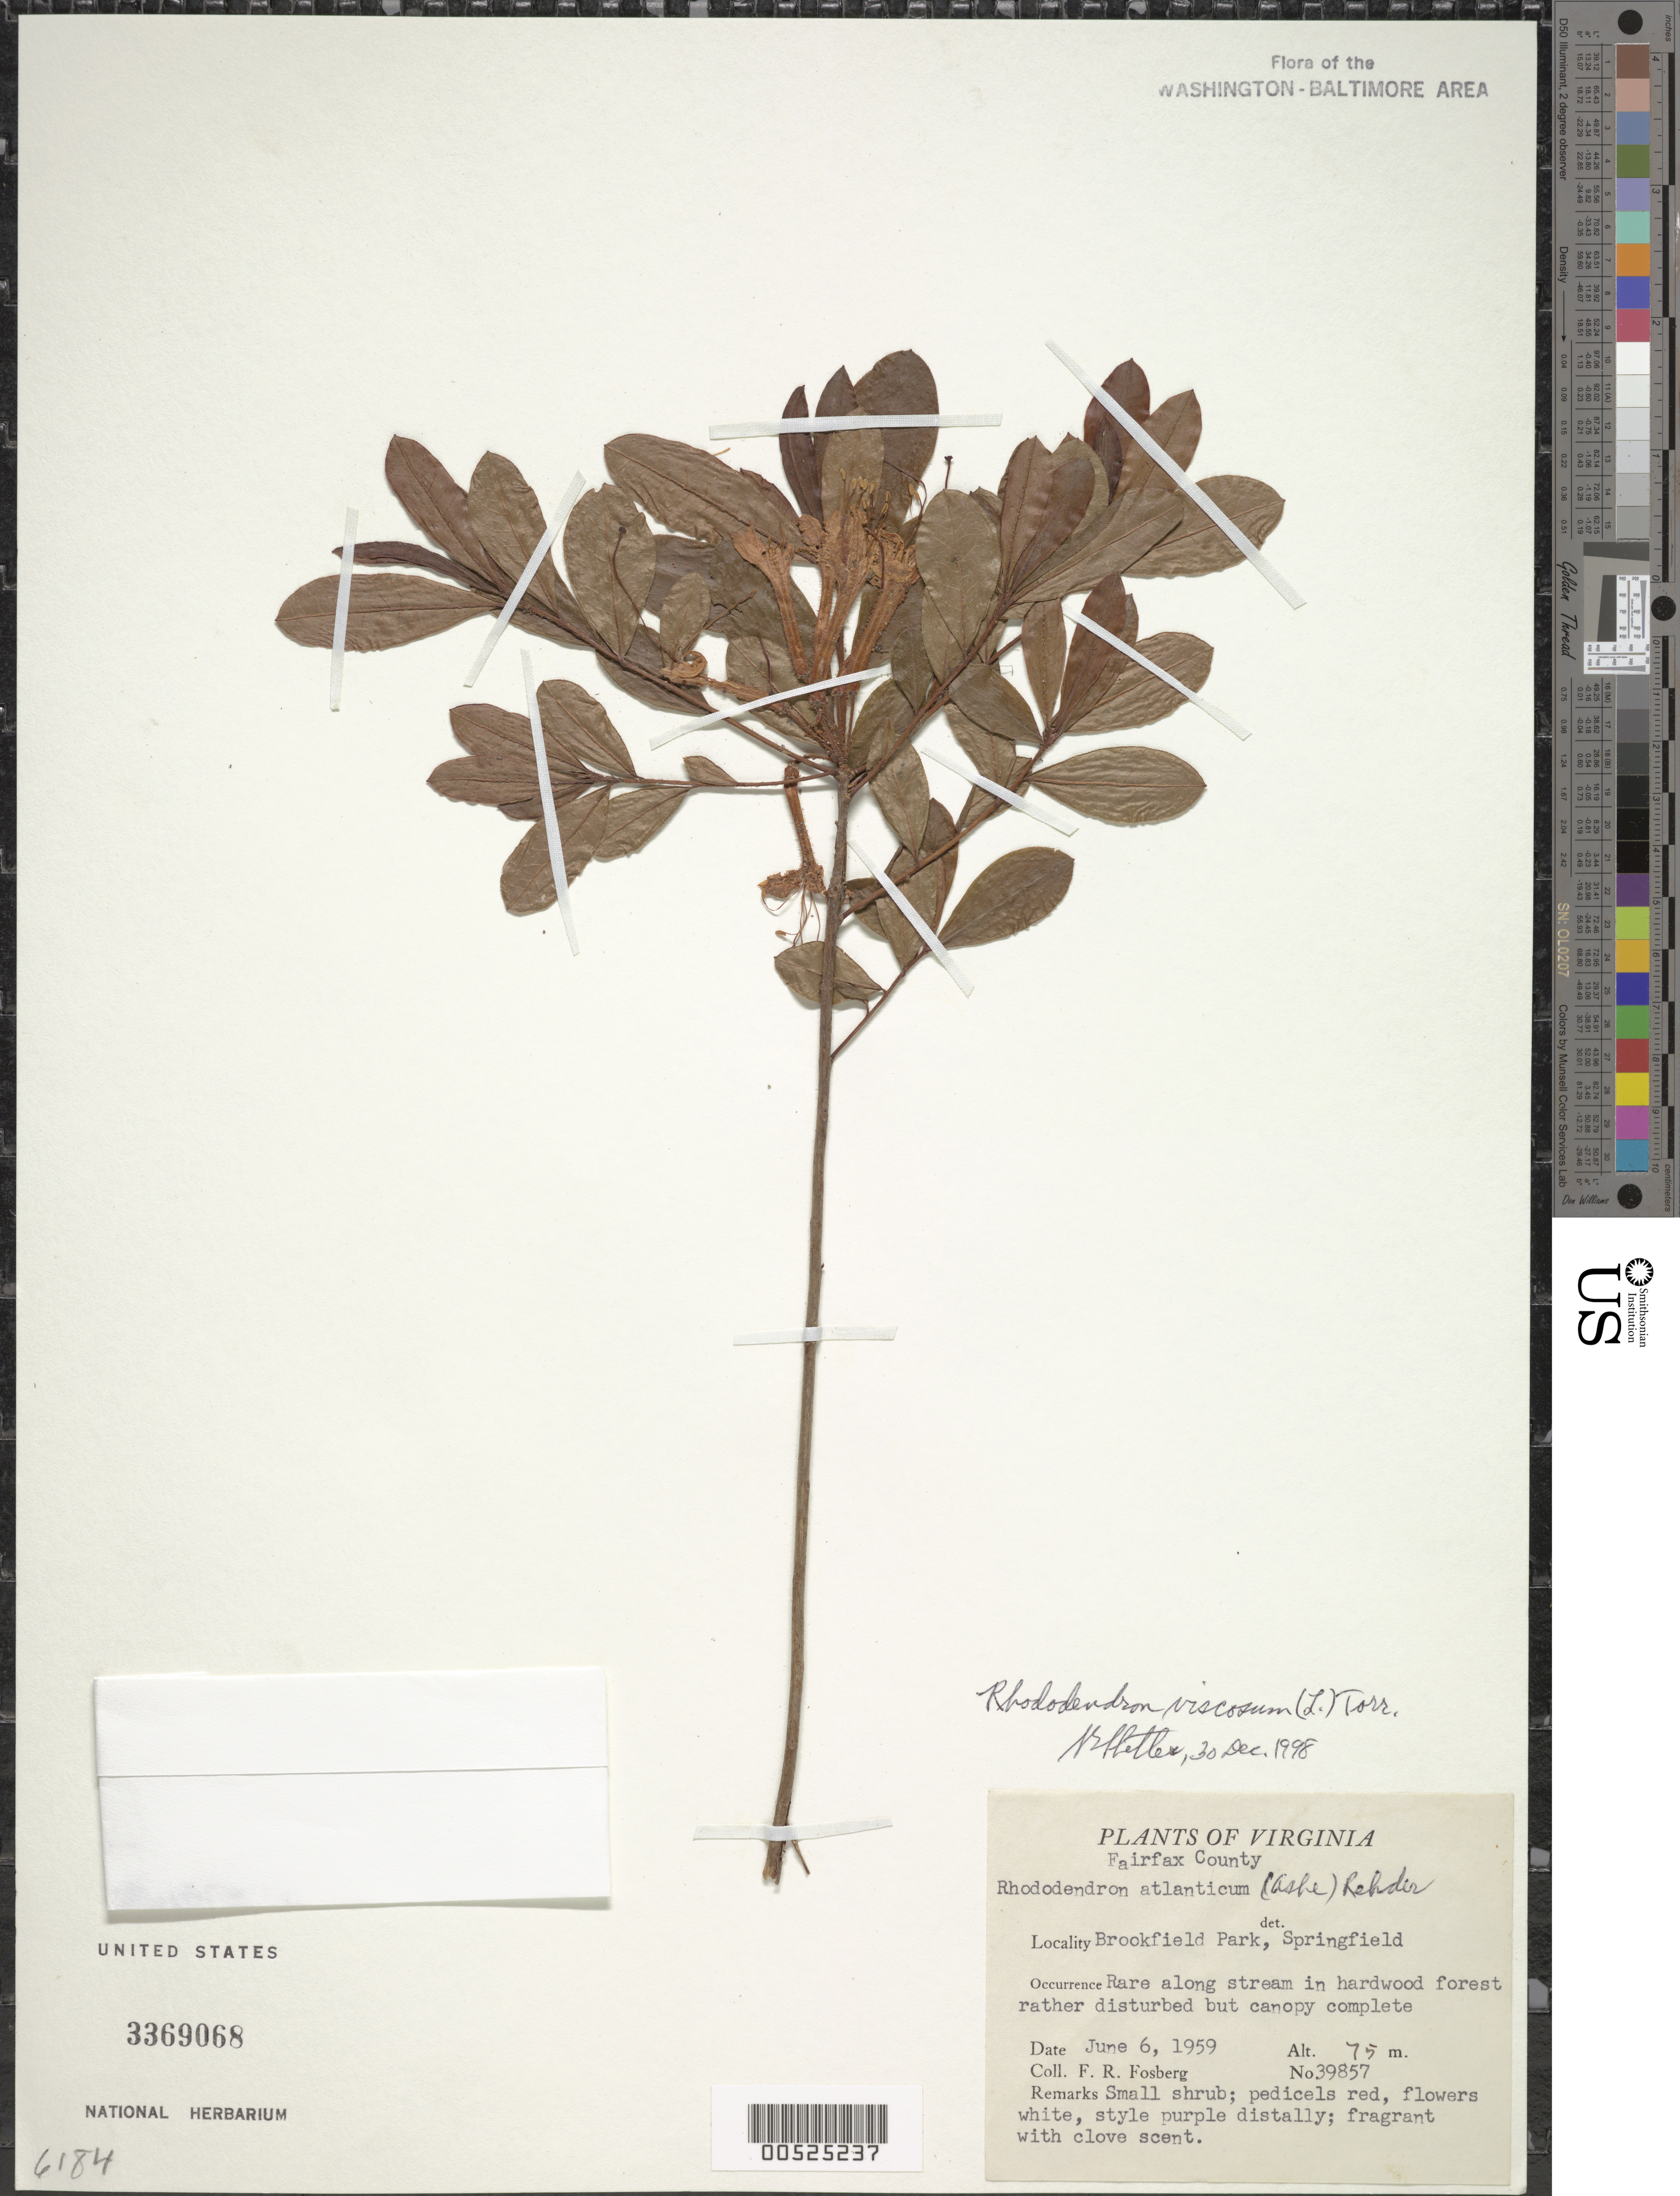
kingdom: Plantae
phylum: Tracheophyta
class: Magnoliopsida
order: Ericales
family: Ericaceae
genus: Rhododendron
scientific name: Rhododendron viscosum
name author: (L.) Torr.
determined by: Shetler, Stanwyn G., (US), NMNH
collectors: F. R. Fosberg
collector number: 39857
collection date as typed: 06 Jun 1959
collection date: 1959-06-06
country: United States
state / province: Virginia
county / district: Fairfax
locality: Bookfield Park, Springfield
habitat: Rare along stream in hardwood forest rather disturbed but canopy complete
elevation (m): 75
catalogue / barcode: US 3369068